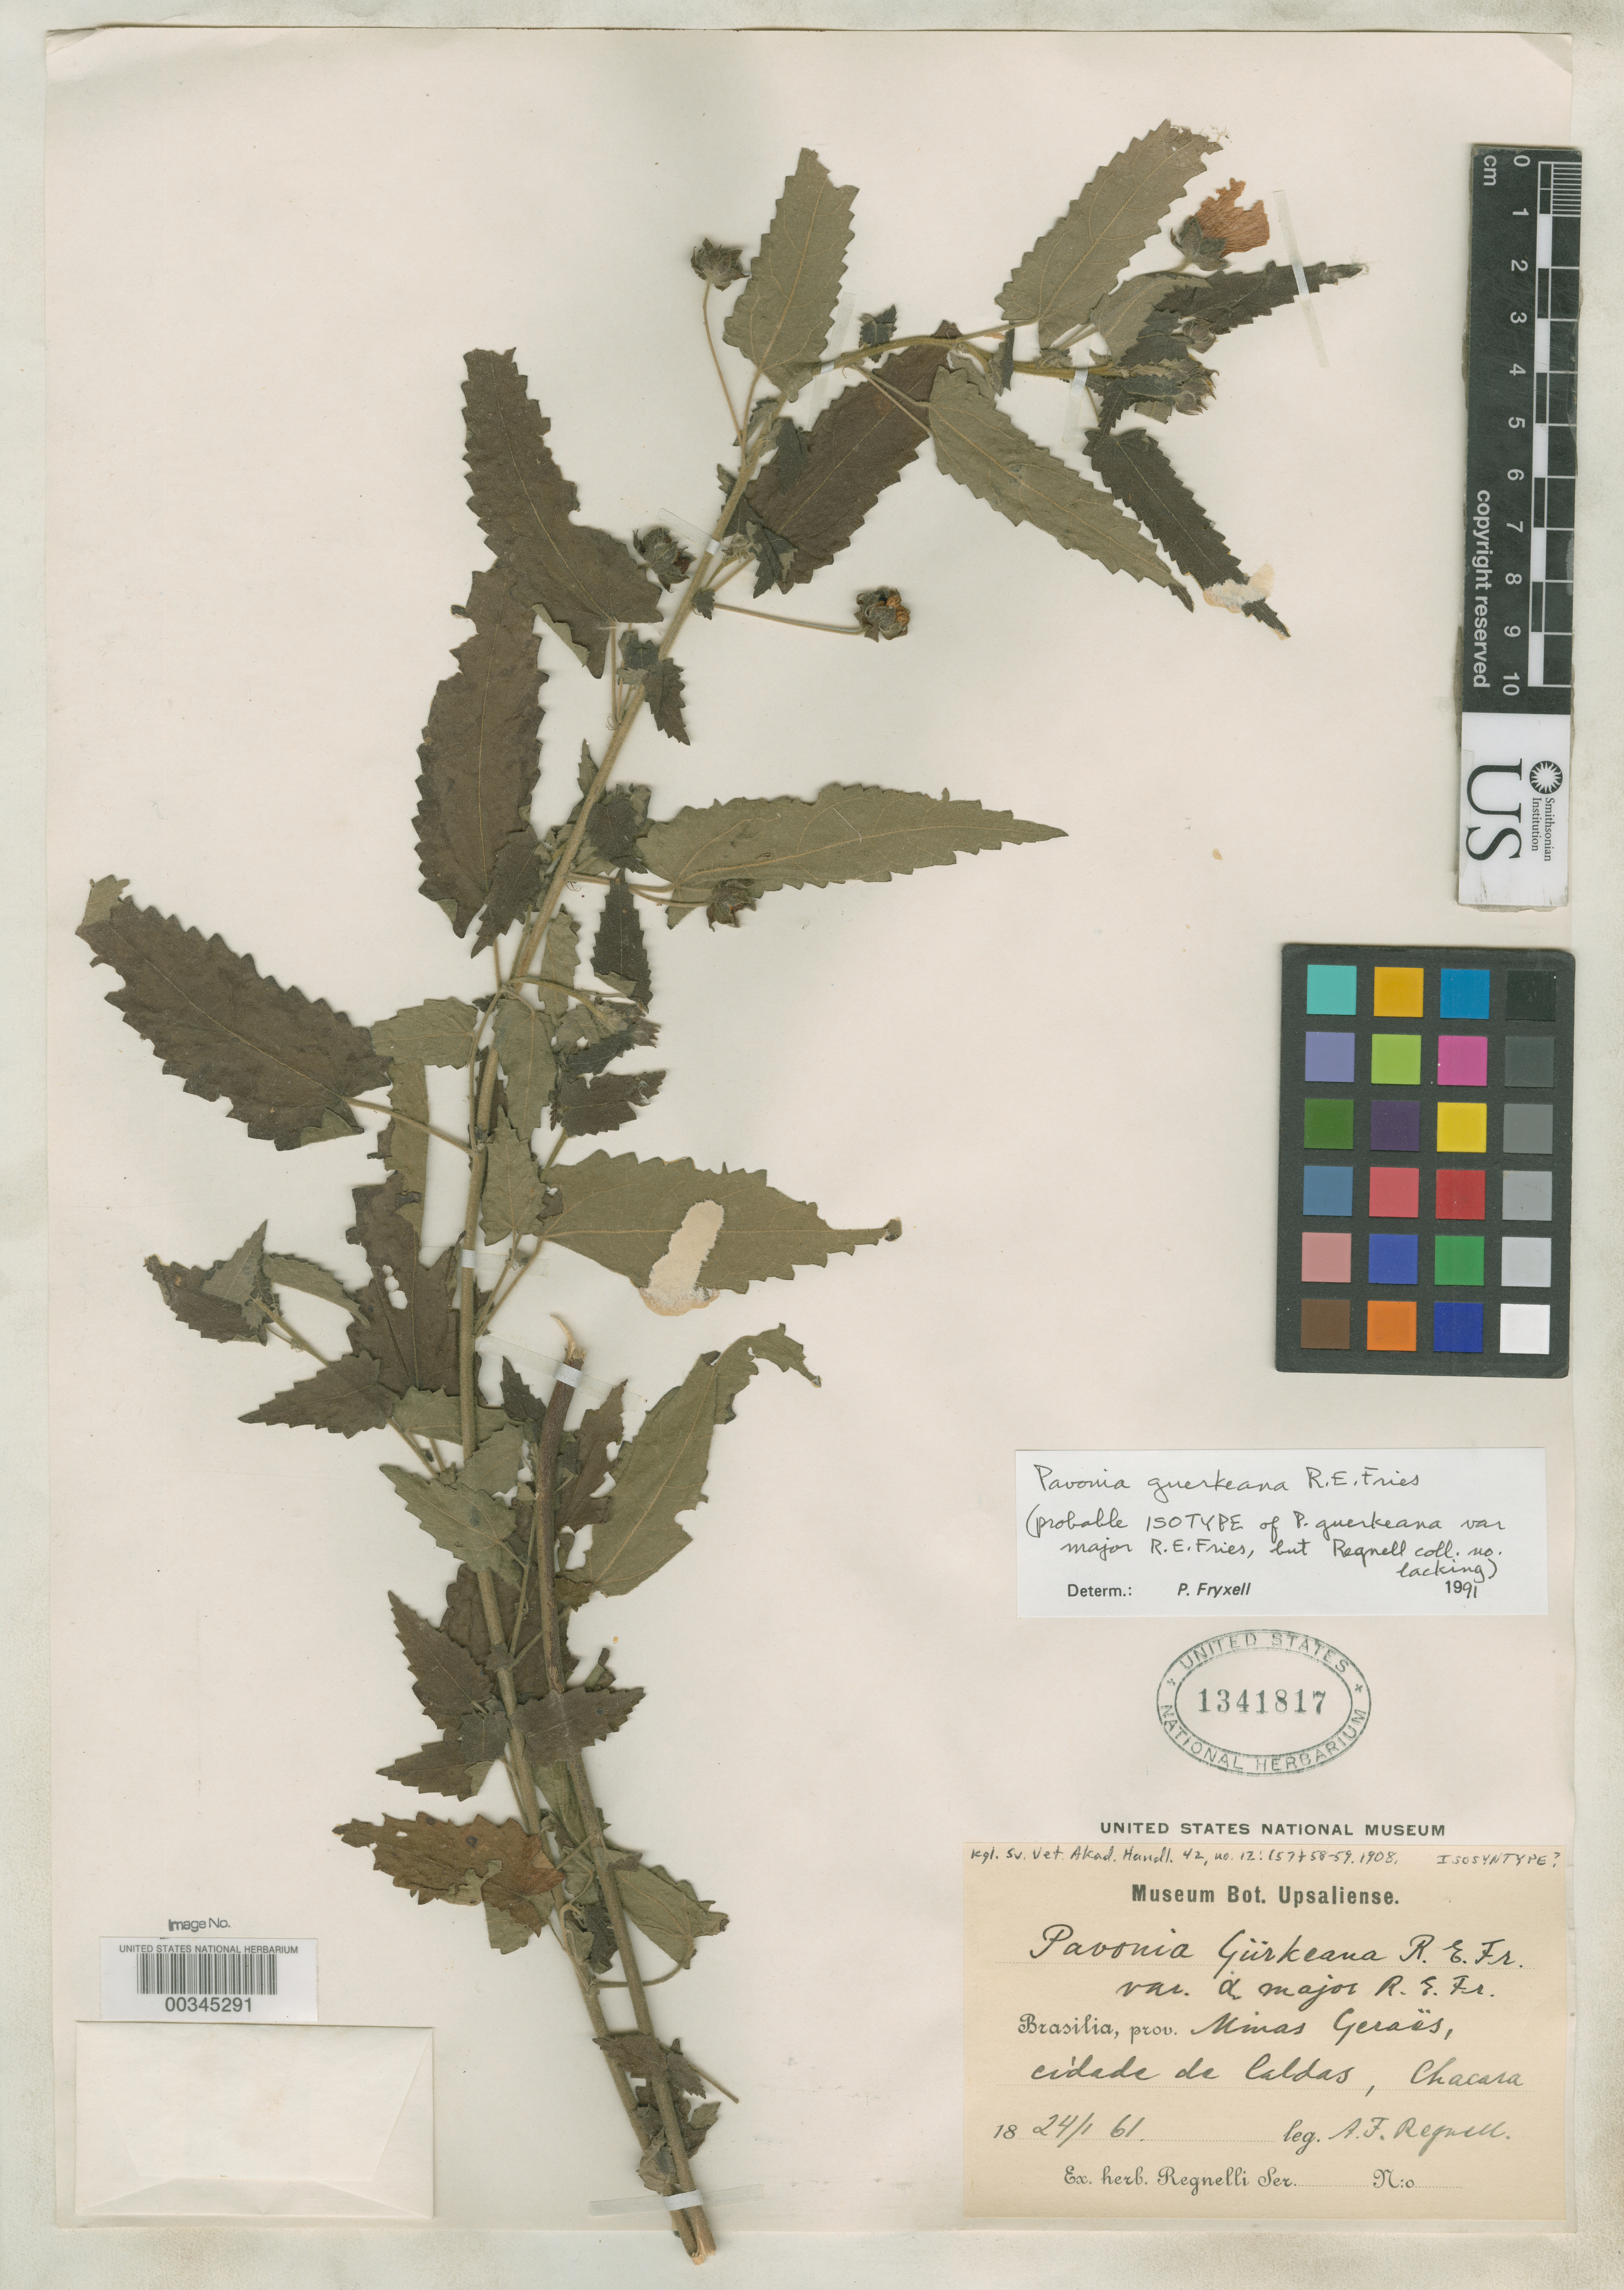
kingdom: Plantae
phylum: Tracheophyta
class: Magnoliopsida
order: Malvales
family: Malvaceae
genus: Pavonia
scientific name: Pavonia guerkeana var. major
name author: R.E. Fr.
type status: Possible Isosyntype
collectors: A. F. Regnell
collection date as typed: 24 Jan 1861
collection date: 1861-01-24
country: Brazil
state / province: Minas Gerais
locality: Caldas City, Chacara.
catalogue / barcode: US 1341817